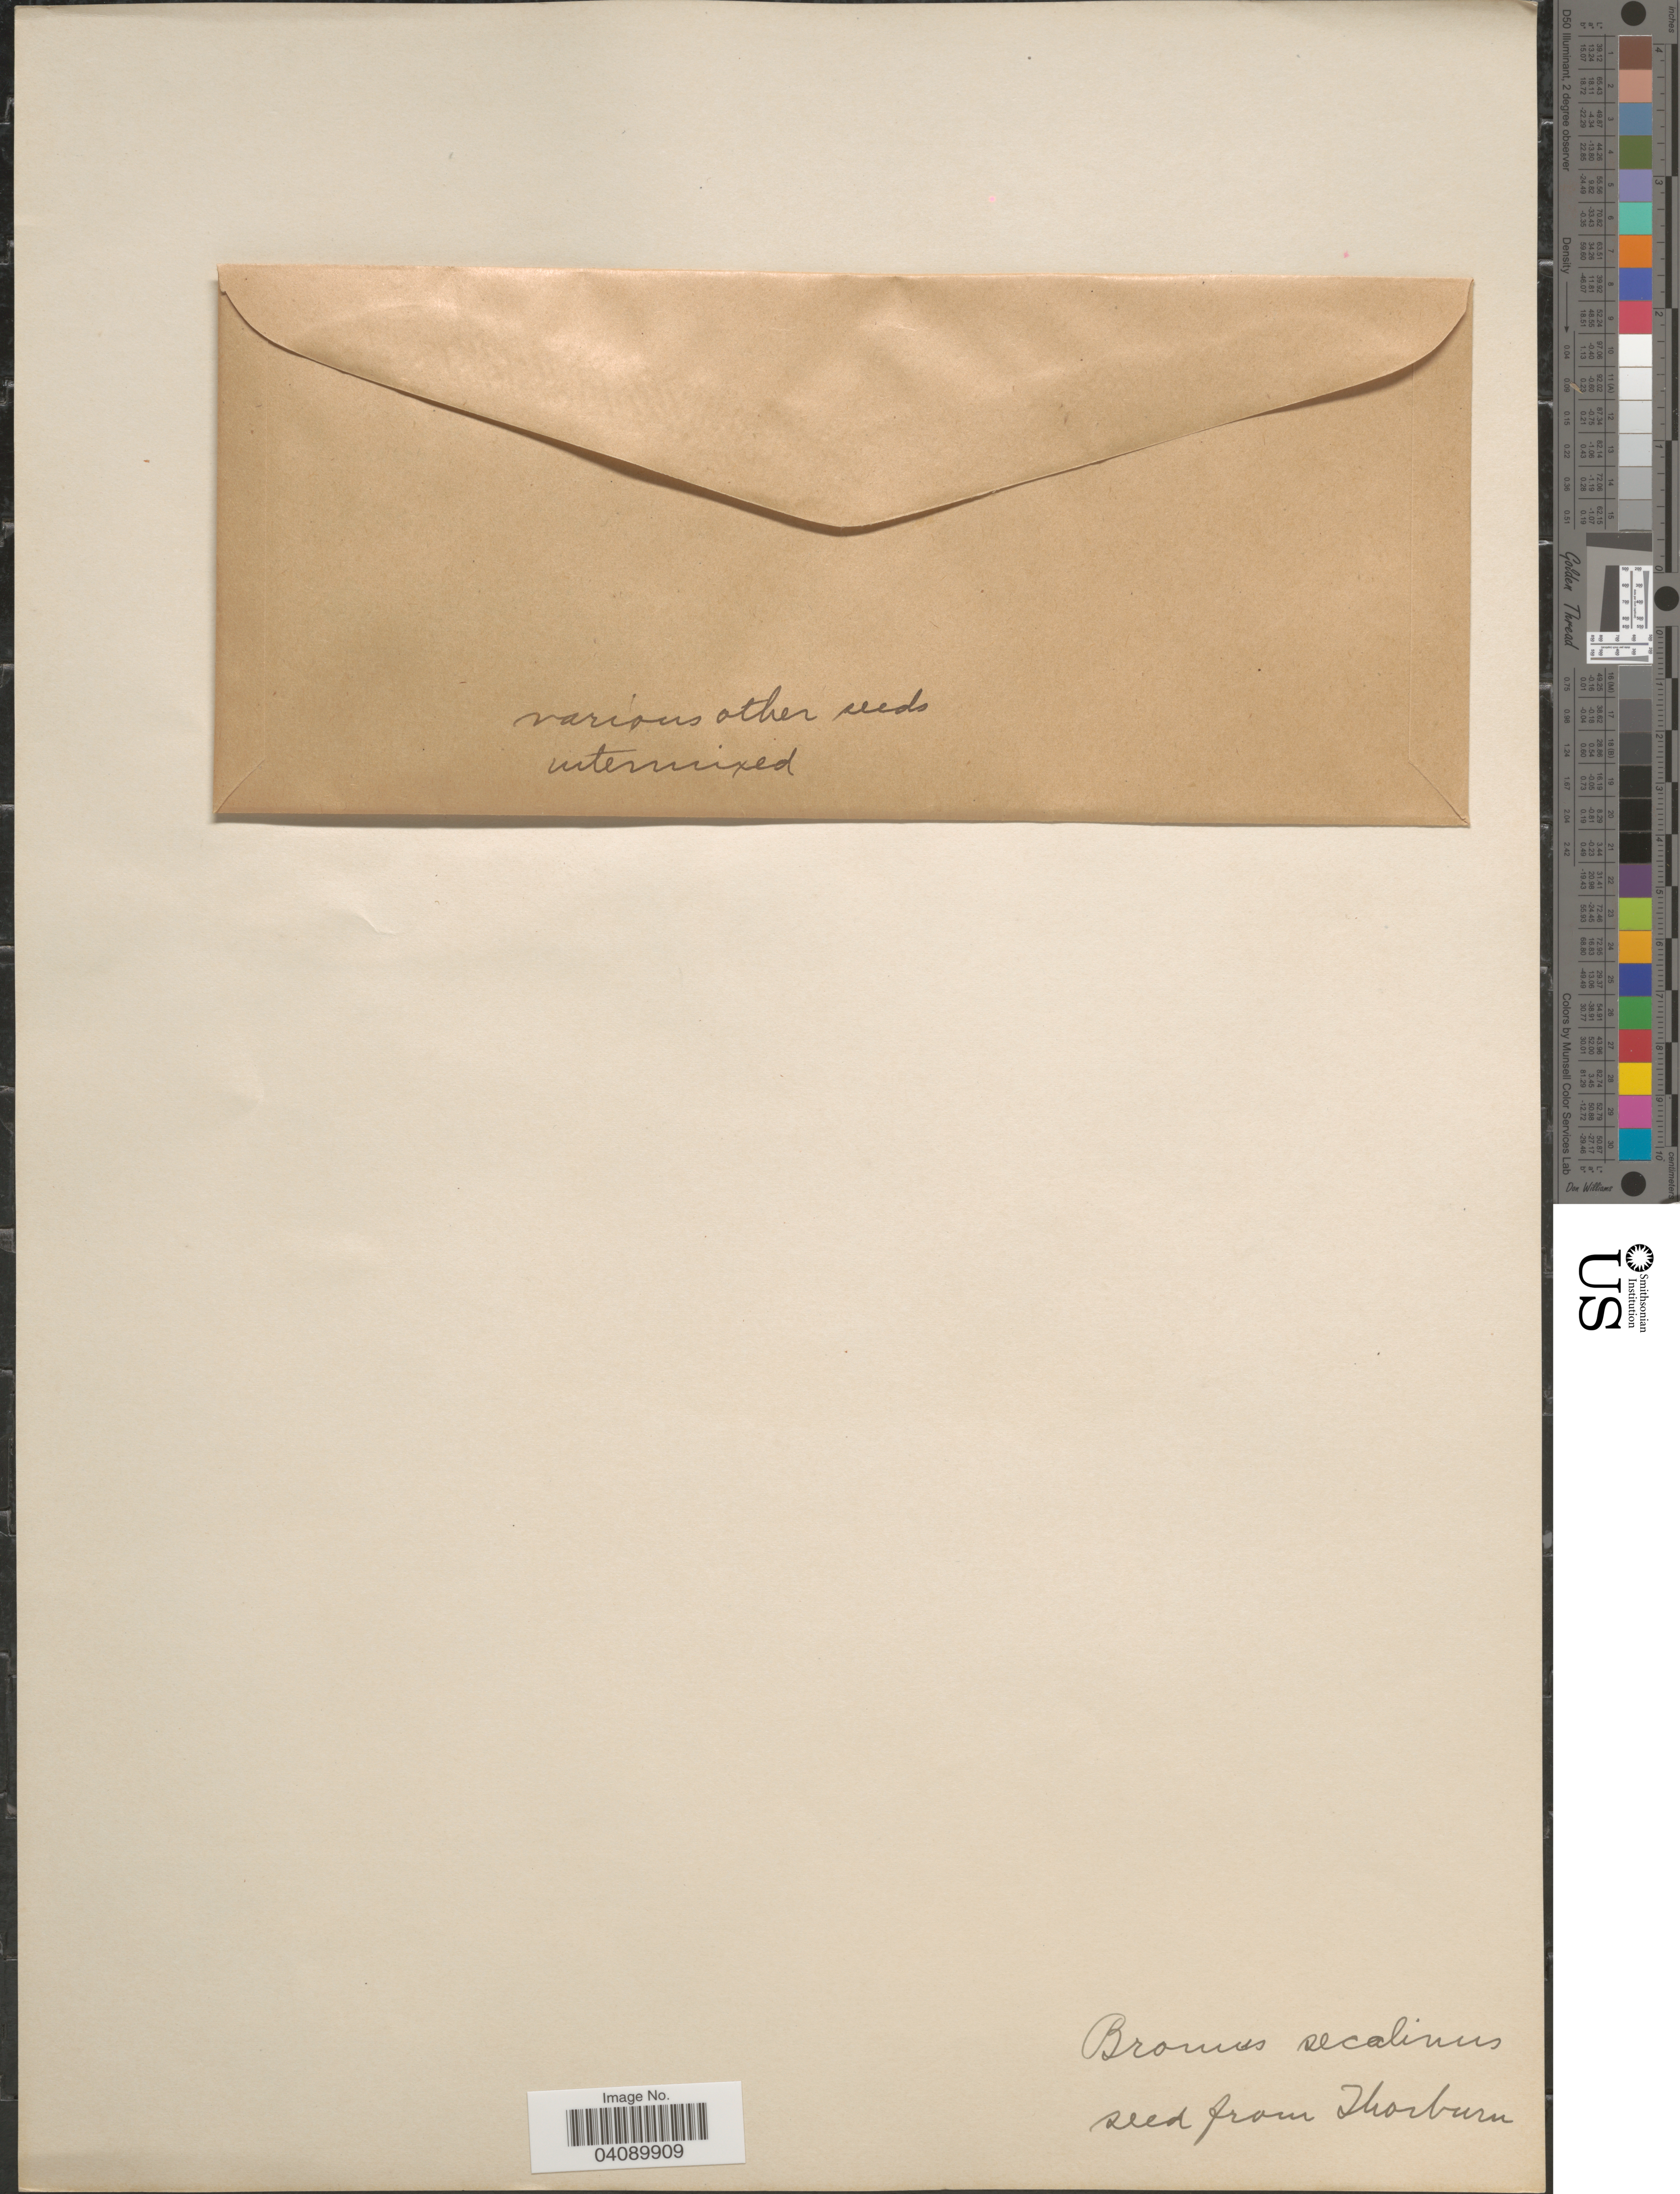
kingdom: Plantae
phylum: Tracheophyta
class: Liliopsida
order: Poales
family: Poaceae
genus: Bromus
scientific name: Bromus secalinus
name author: L.